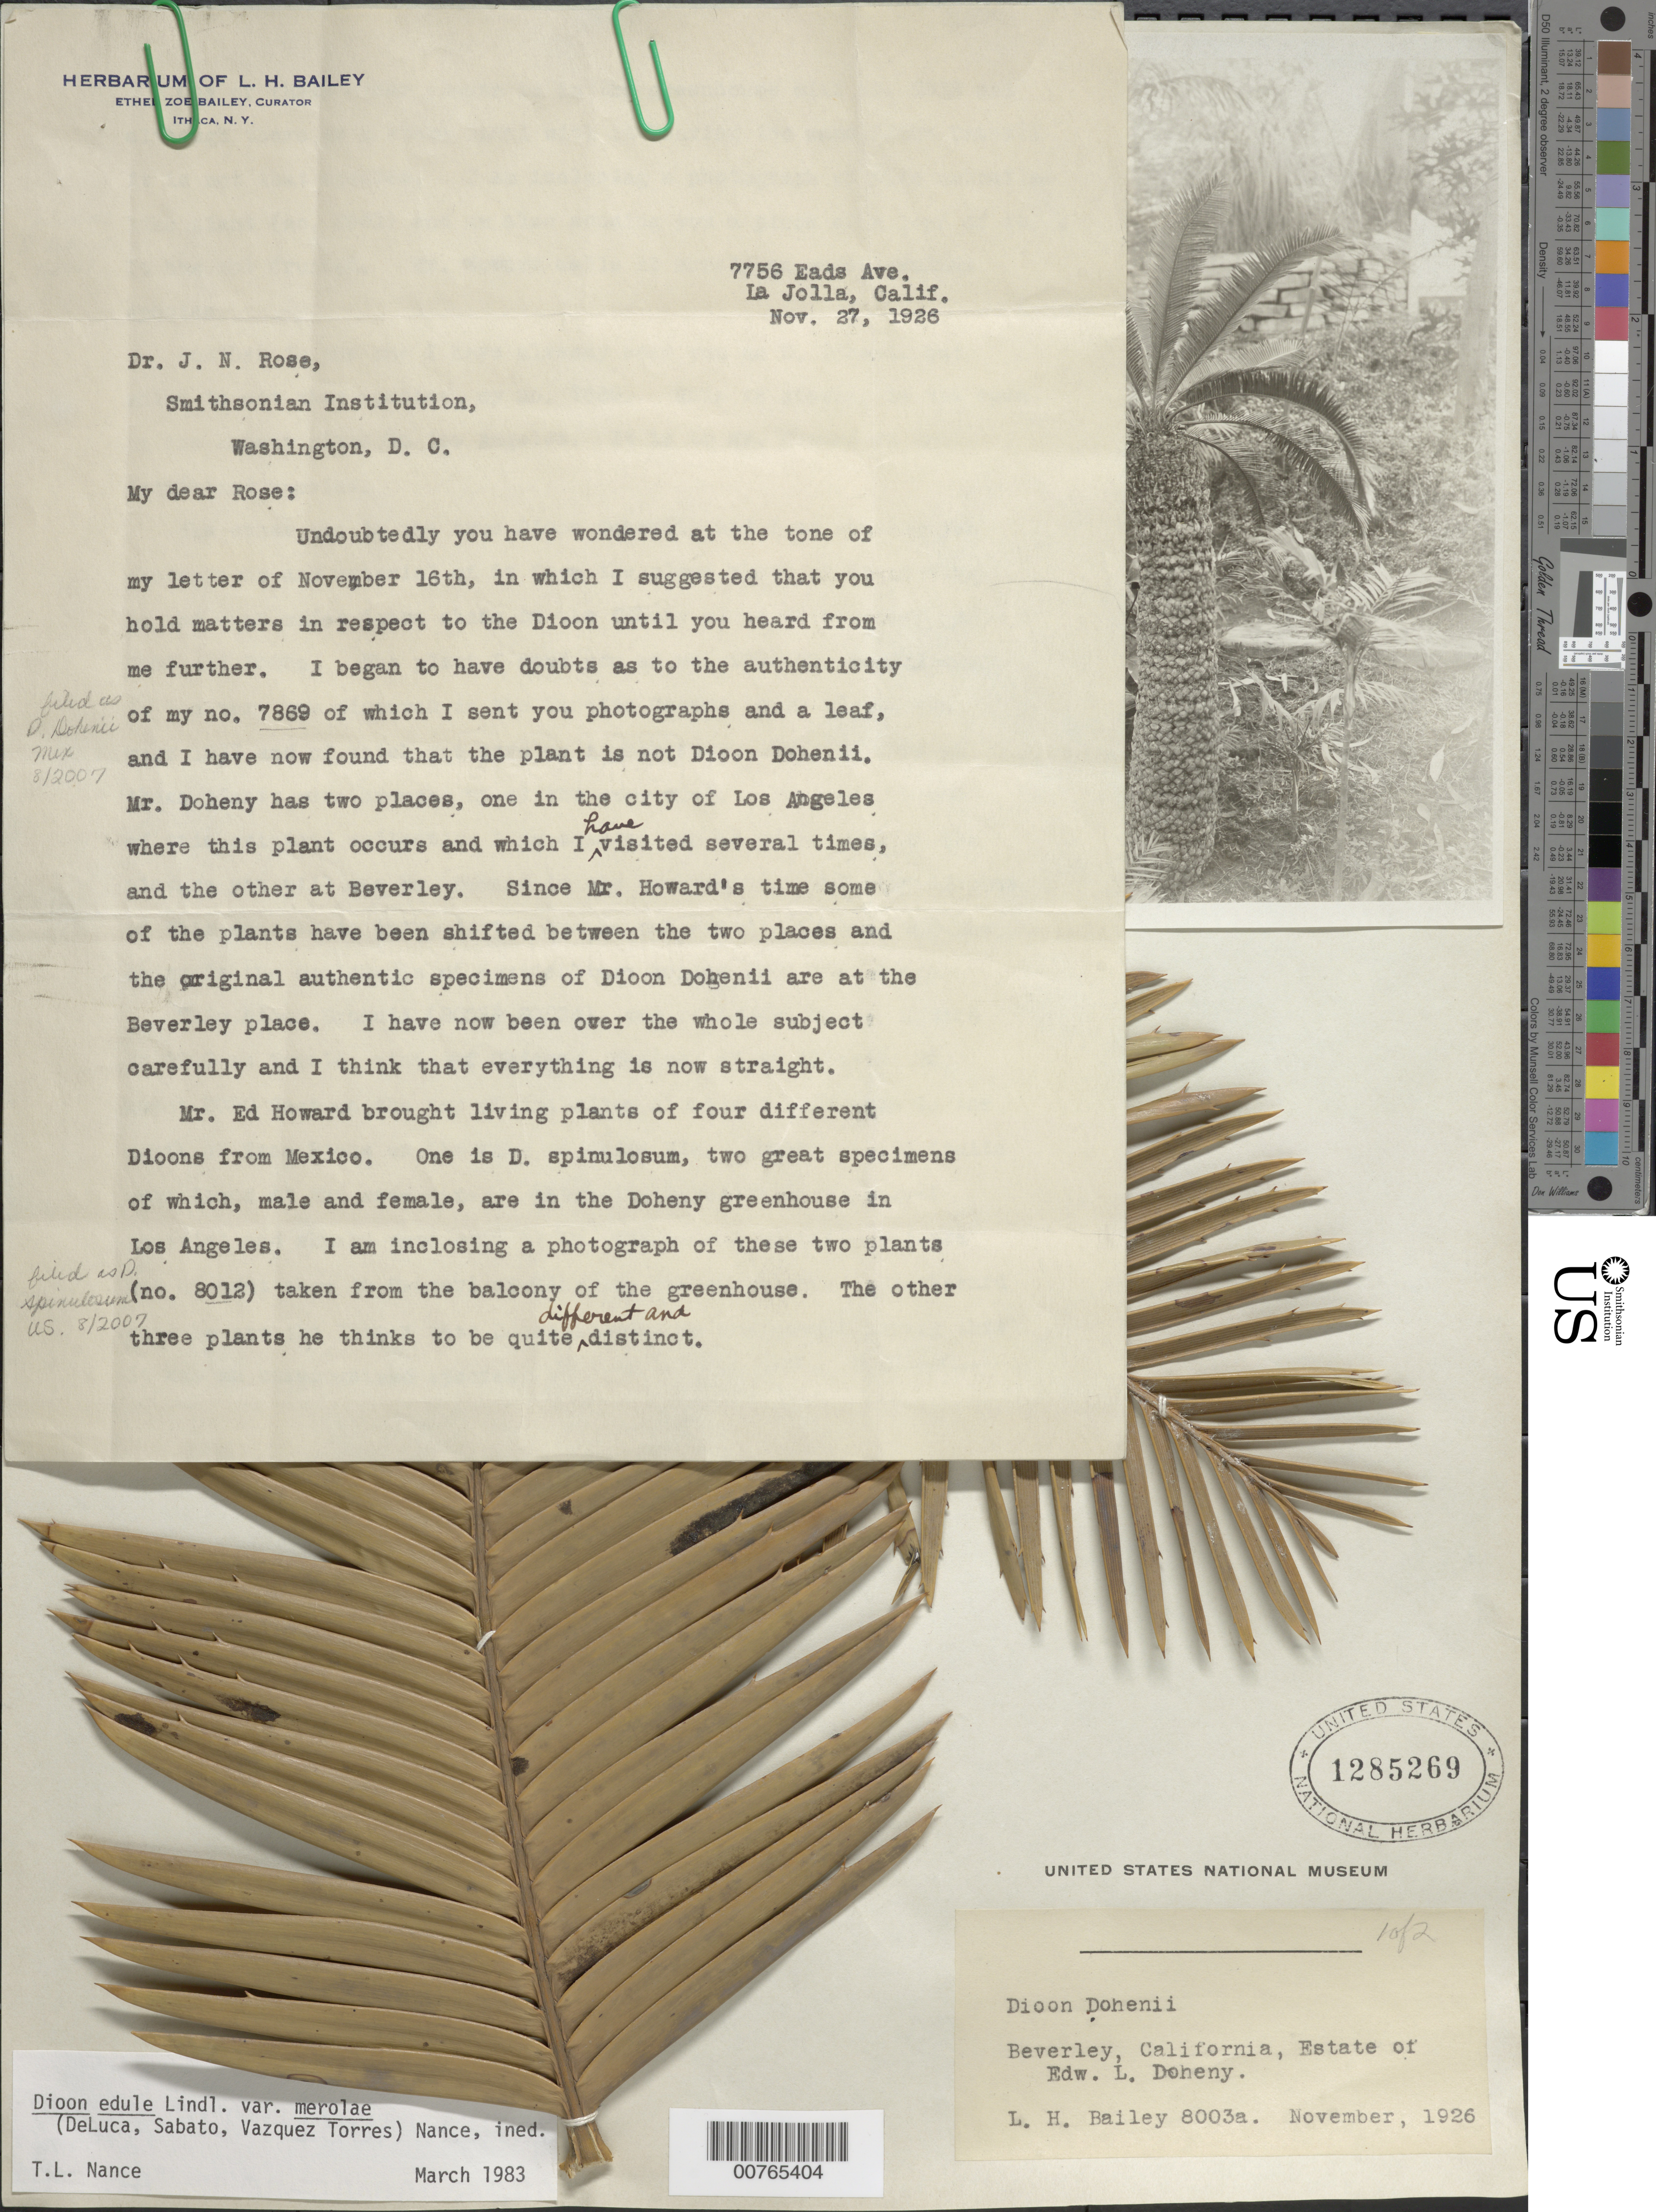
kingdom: Plantae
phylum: Tracheophyta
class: Cycadopsida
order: Cycadales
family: Zamiaceae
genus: Dioon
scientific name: Dioon dohenii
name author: E.A. Howard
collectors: L. H. Bailey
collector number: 8003a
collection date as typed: Nov 1926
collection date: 1926-11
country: United States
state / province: California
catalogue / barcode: US 1285269